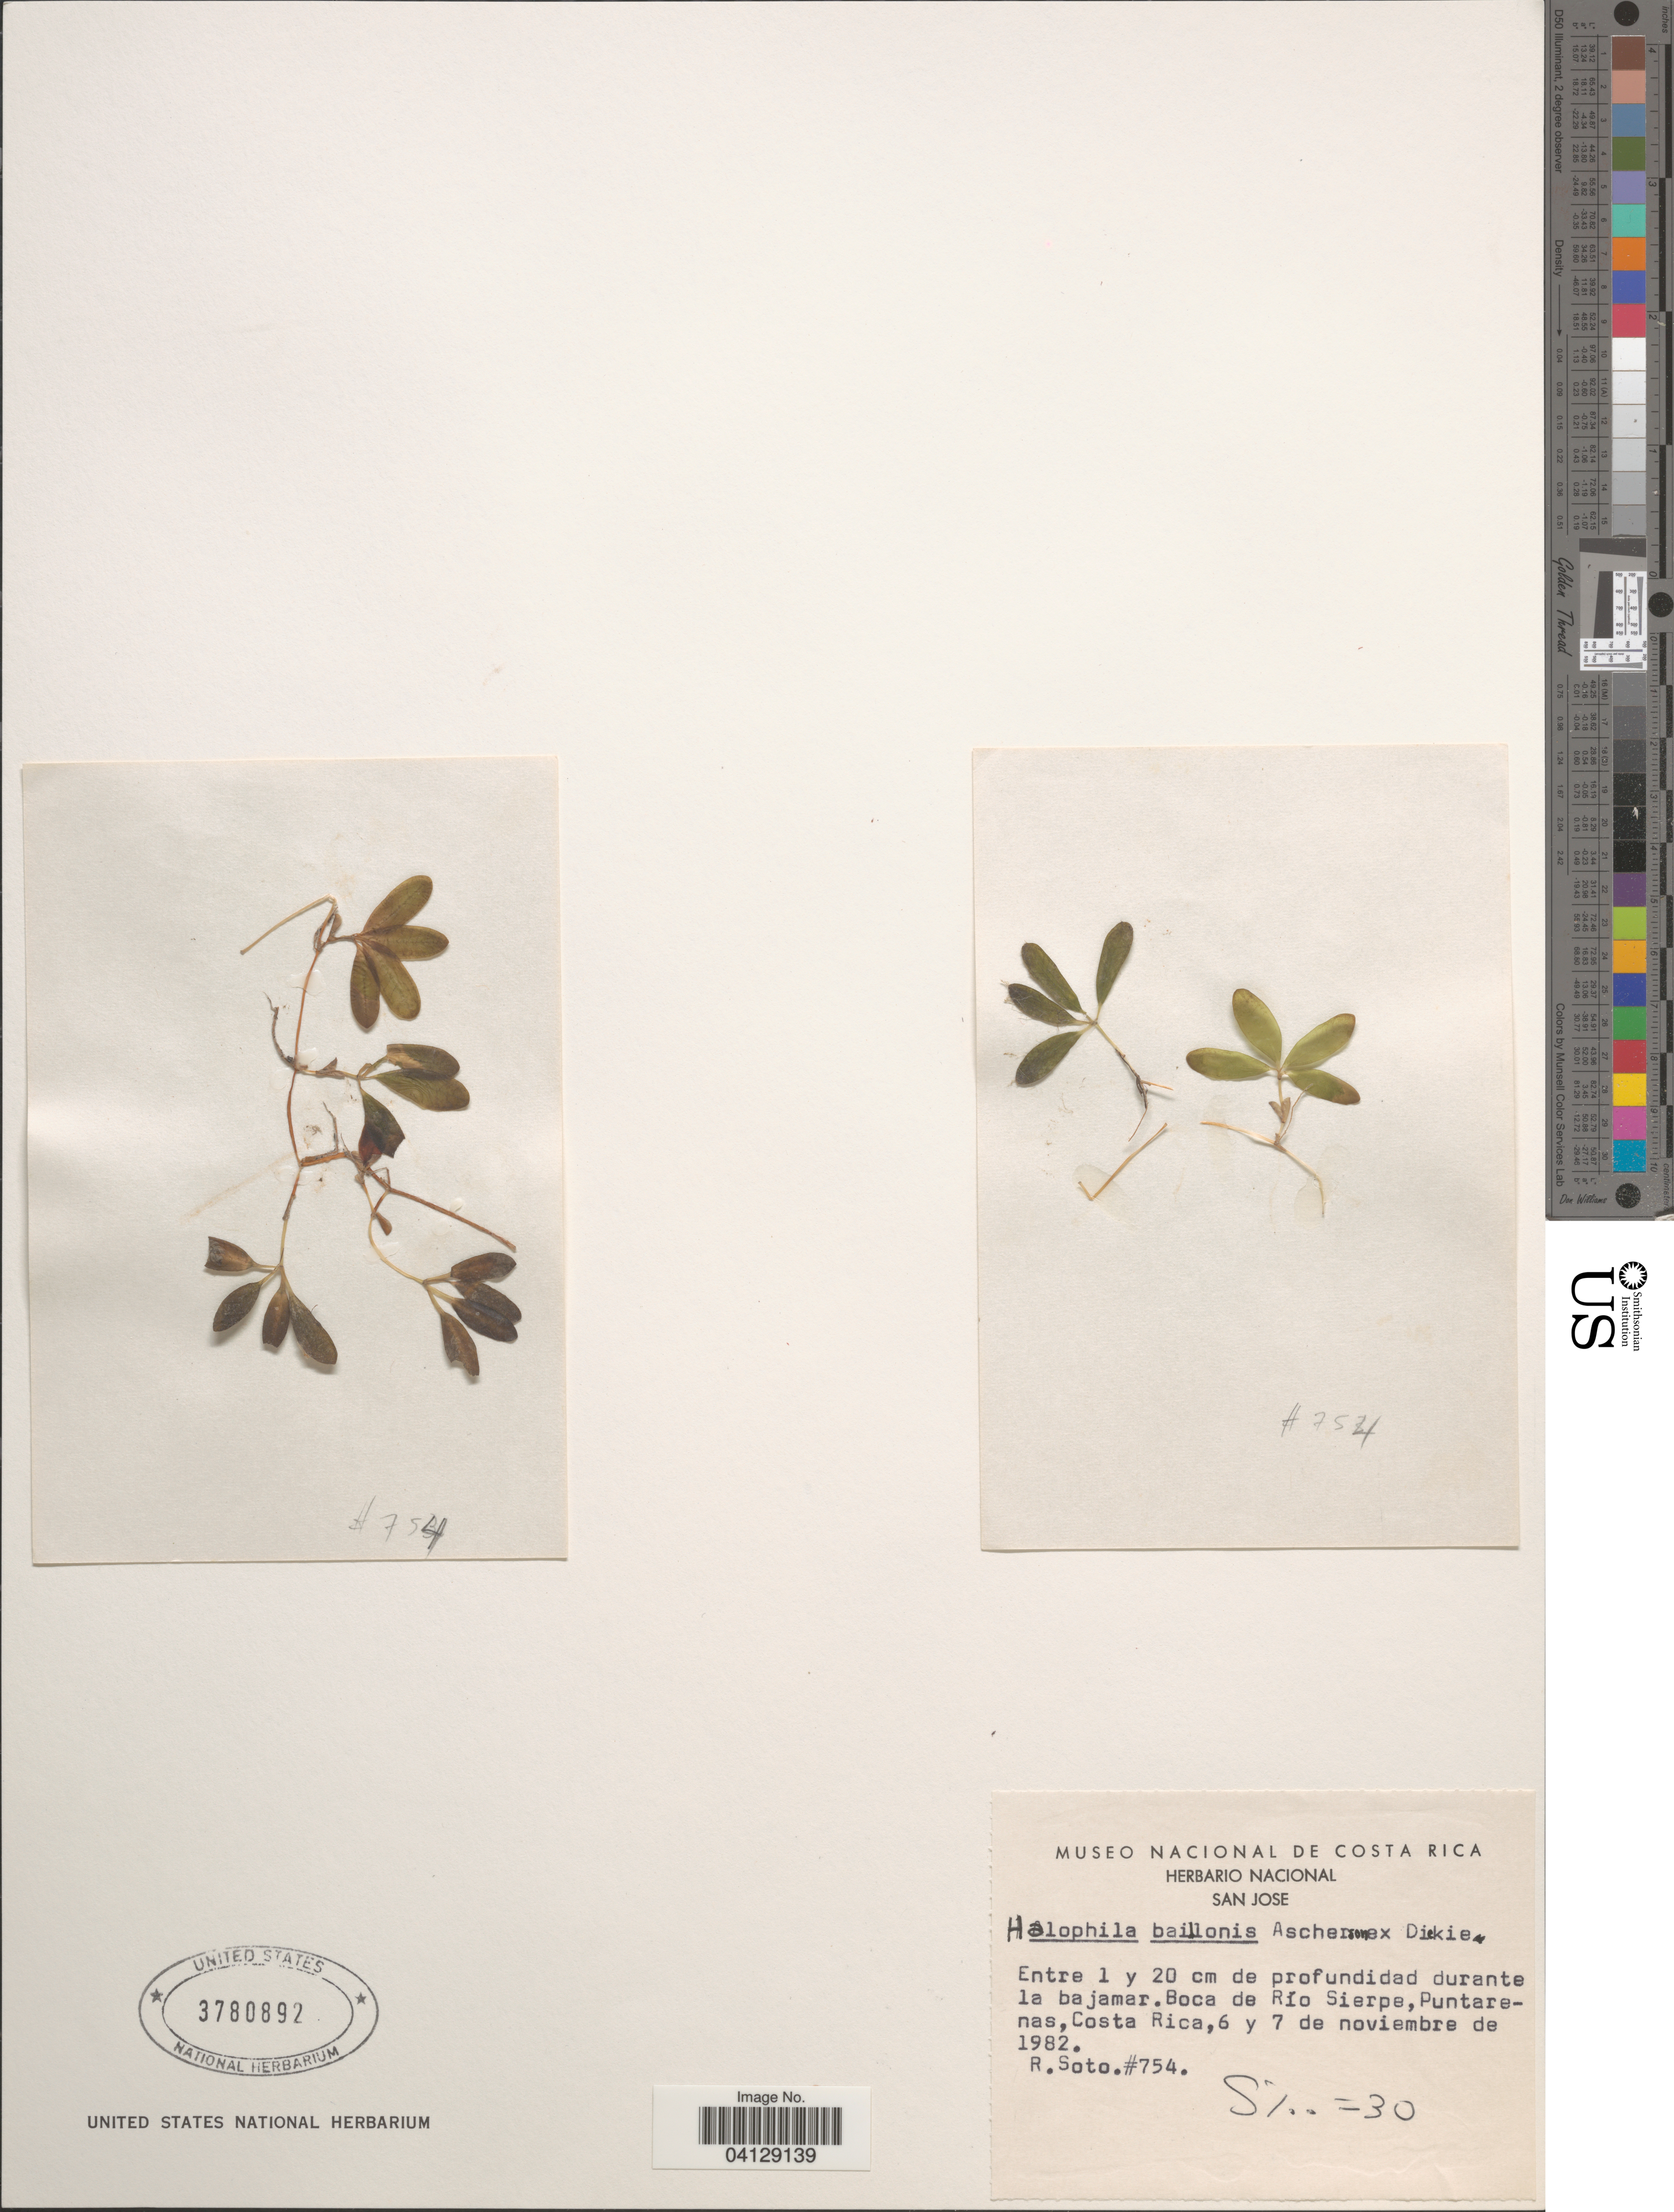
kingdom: Plantae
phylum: Tracheophyta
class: Liliopsida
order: Alismatales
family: Hydrocharitaceae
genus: Halophila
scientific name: Halophila baillonis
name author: Asch. ex Dickie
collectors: R. Soto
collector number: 754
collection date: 1982-11-06/1982-11-07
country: Costa Rica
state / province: Puntarenas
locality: Boca de Río Sierpe.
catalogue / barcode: US 3780892